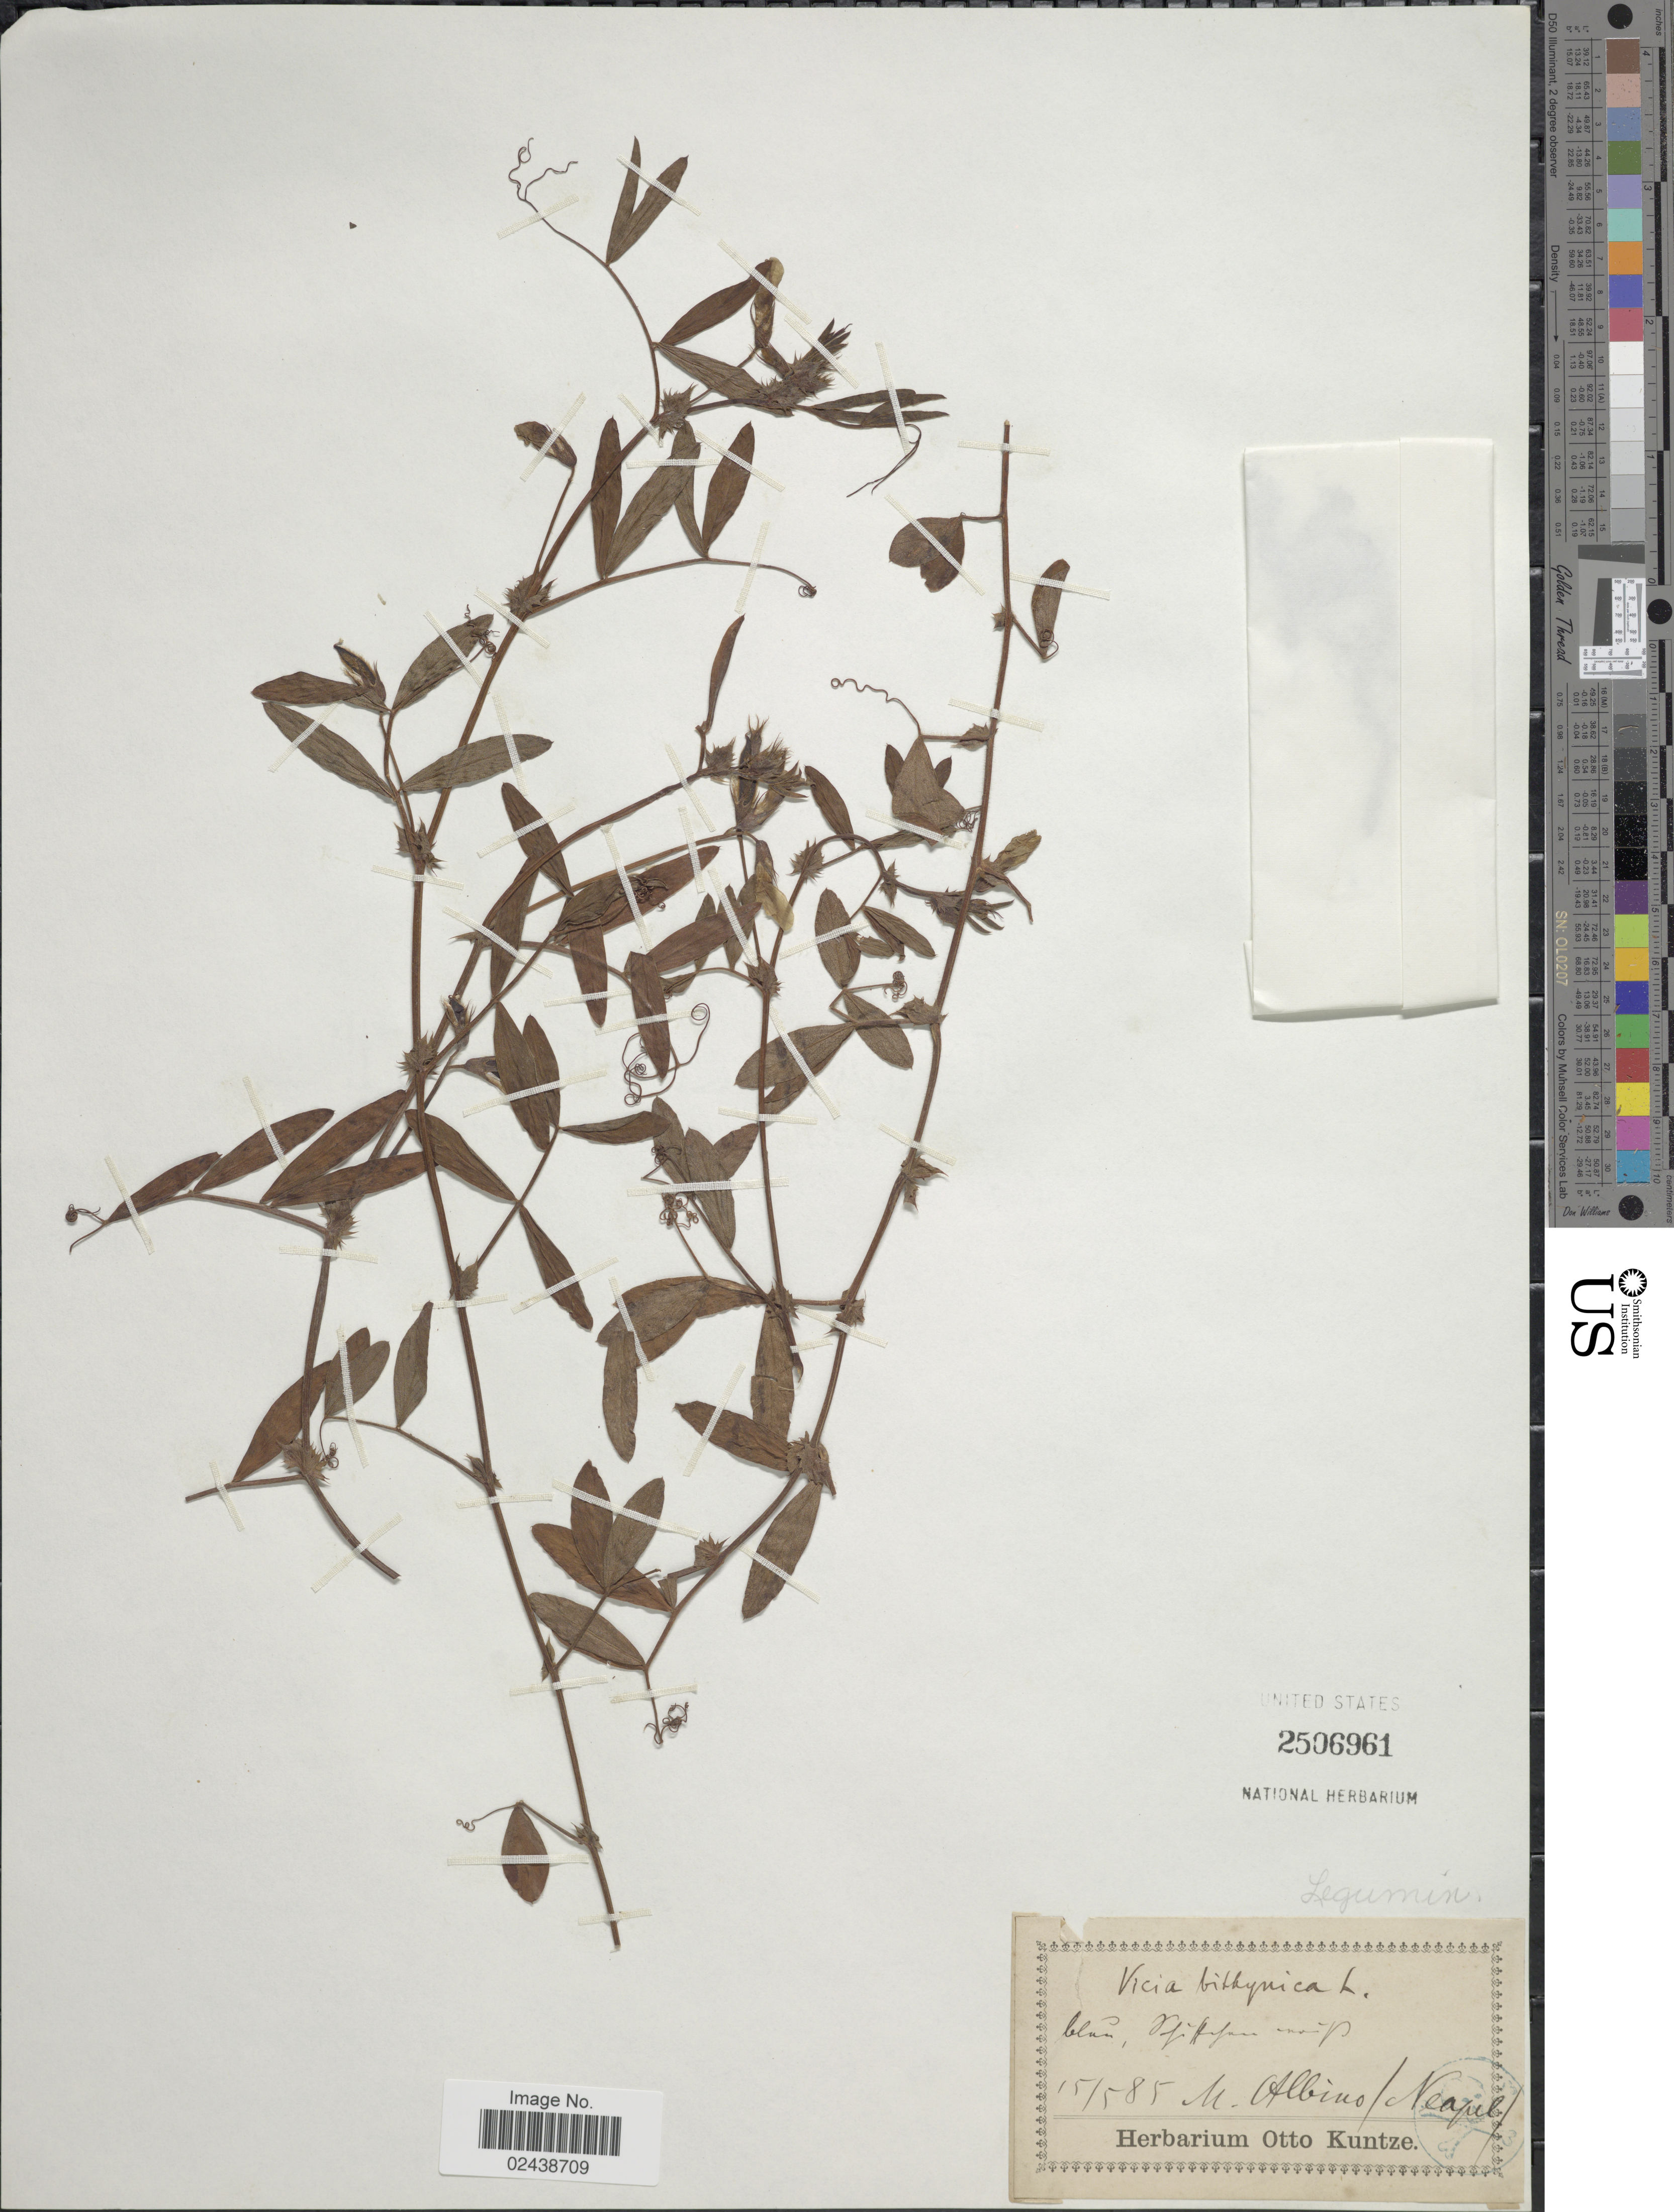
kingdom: Plantae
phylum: Tracheophyta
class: Magnoliopsida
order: Fabales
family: Fabaceae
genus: Vicia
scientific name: Vicia bithynica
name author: (L.) L.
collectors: M. Albino & Neapel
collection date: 1885-05-15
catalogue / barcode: US 2506961